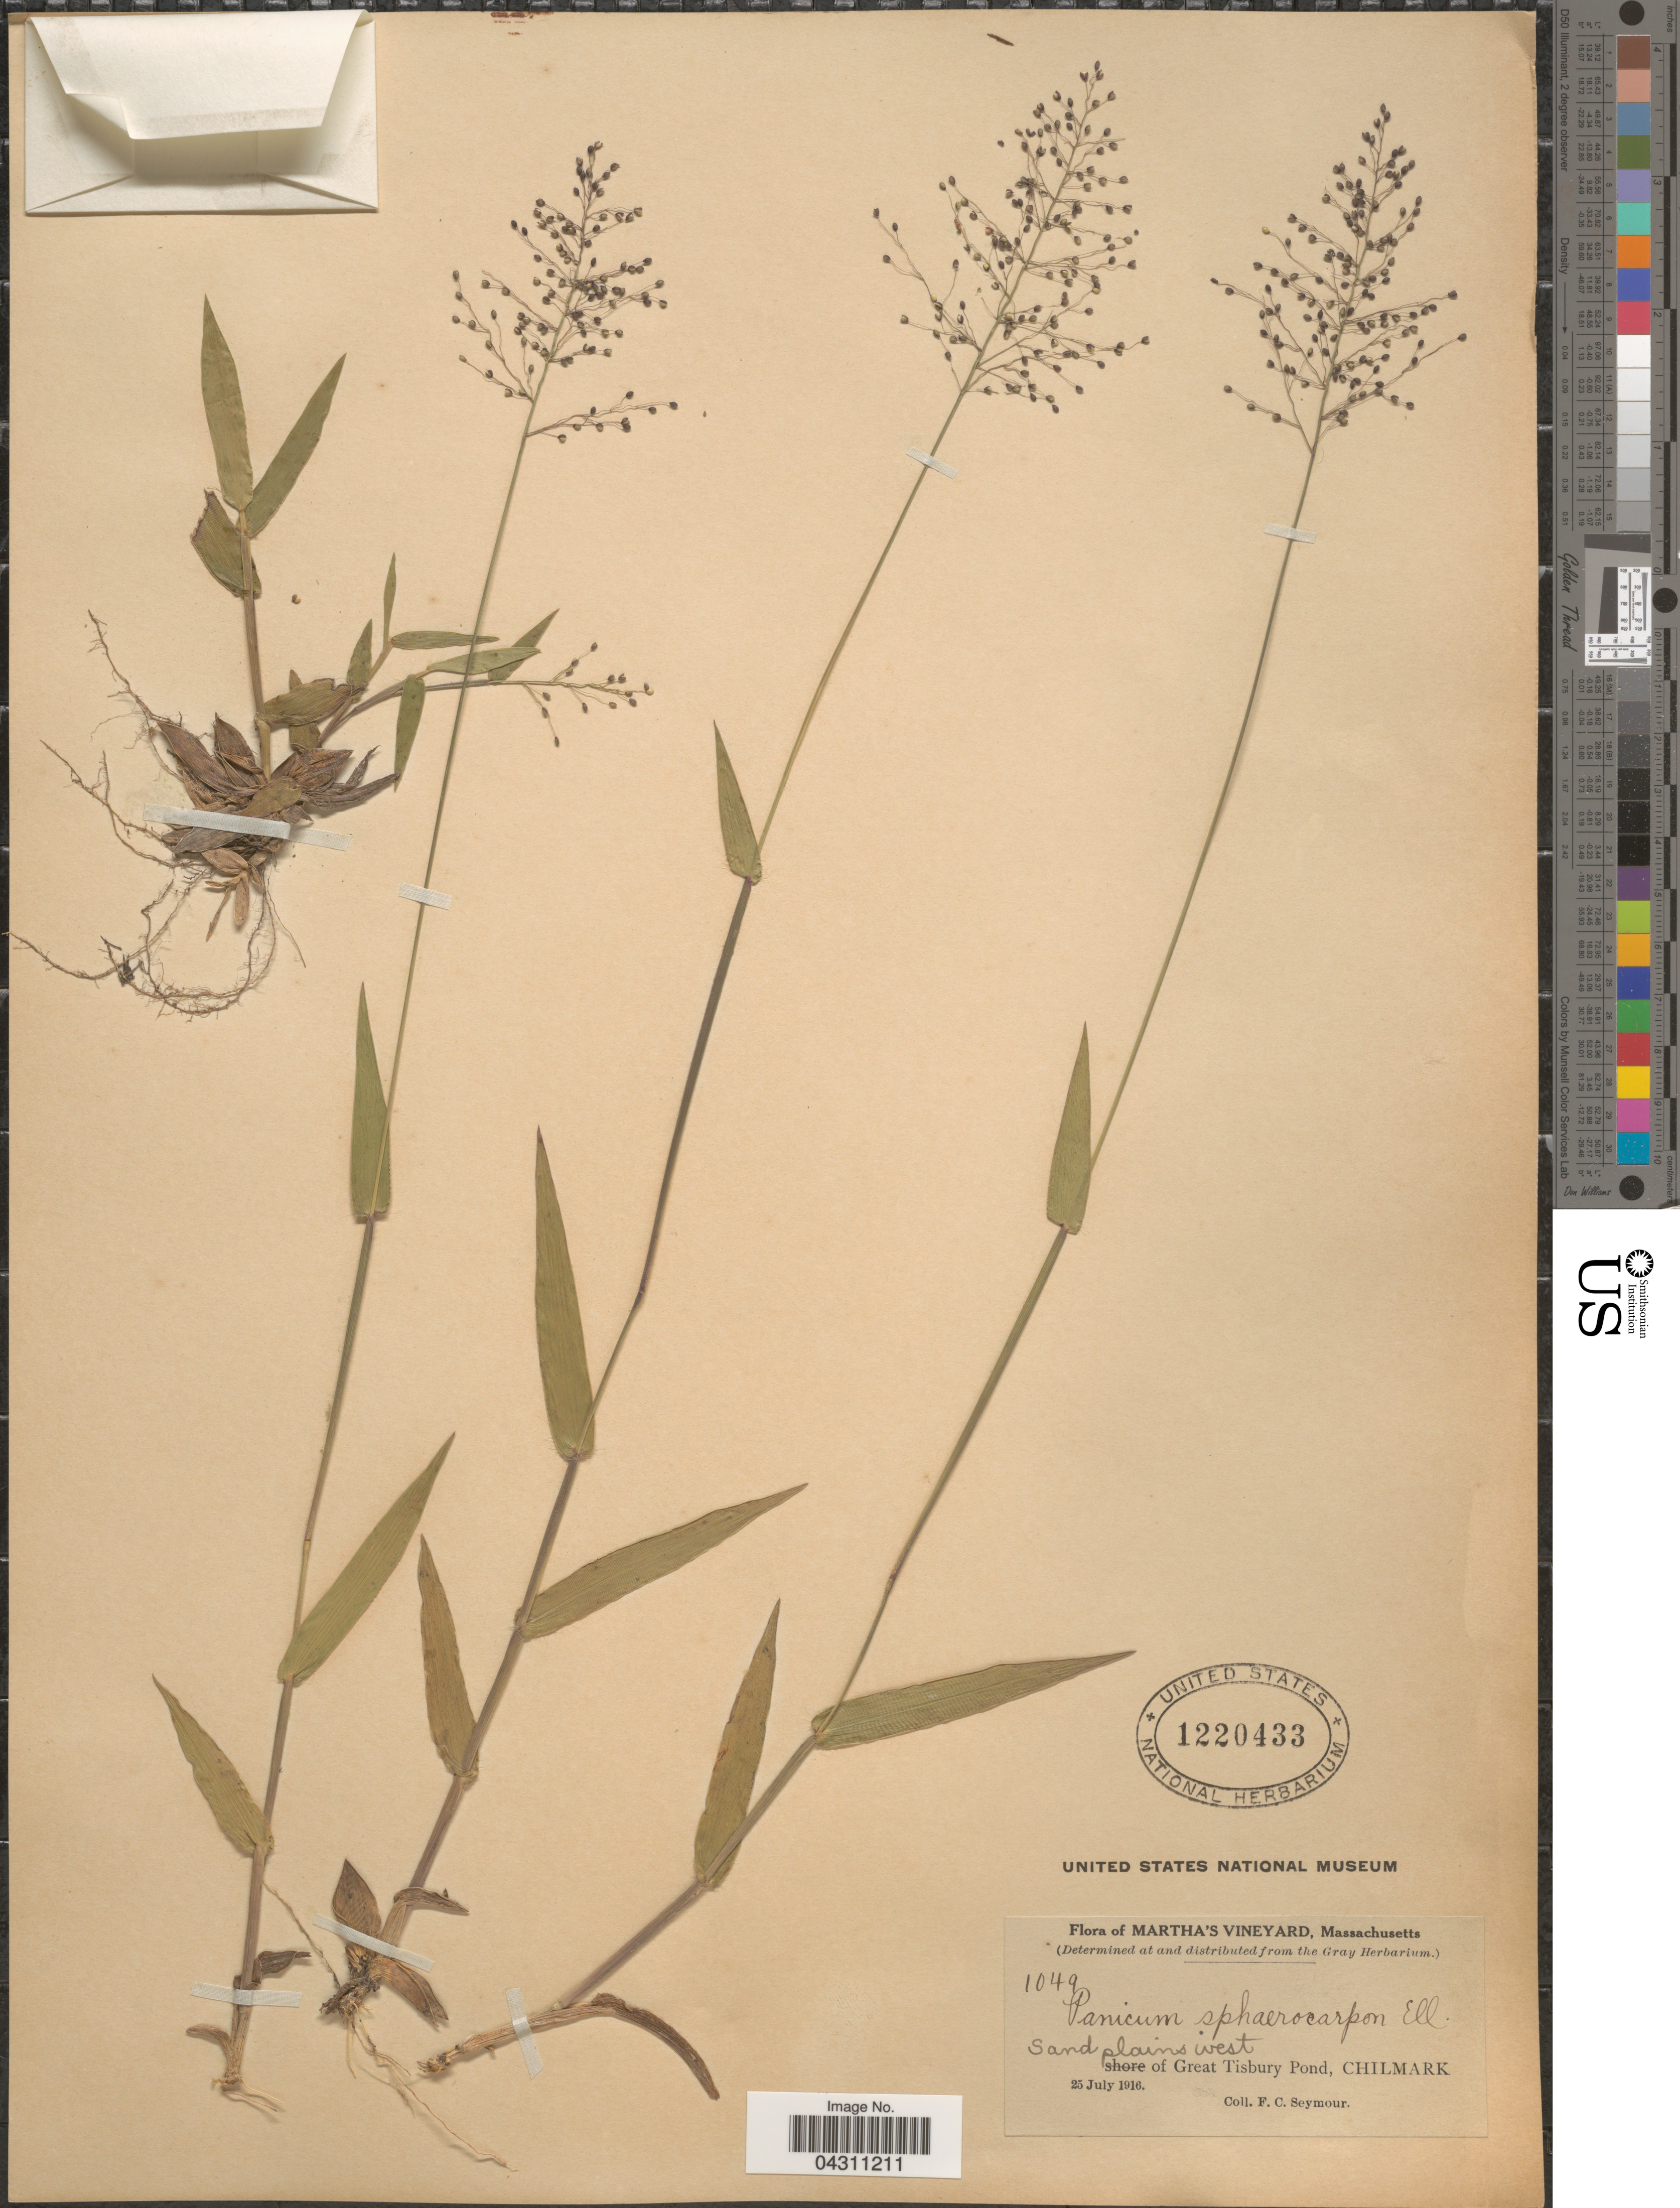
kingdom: Plantae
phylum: Tracheophyta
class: Liliopsida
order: Poales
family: Poaceae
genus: Dichanthelium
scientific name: Dichanthelium sphaerocarpon var. sphaerocarpon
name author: (Elliott) Gould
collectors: F. C. Seymour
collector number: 1049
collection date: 1916-07-25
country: United States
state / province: Massachusetts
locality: Martha's Vineyard. Sand plains west of Great Tisbury Pond, Chilmark.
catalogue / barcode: US 1220433